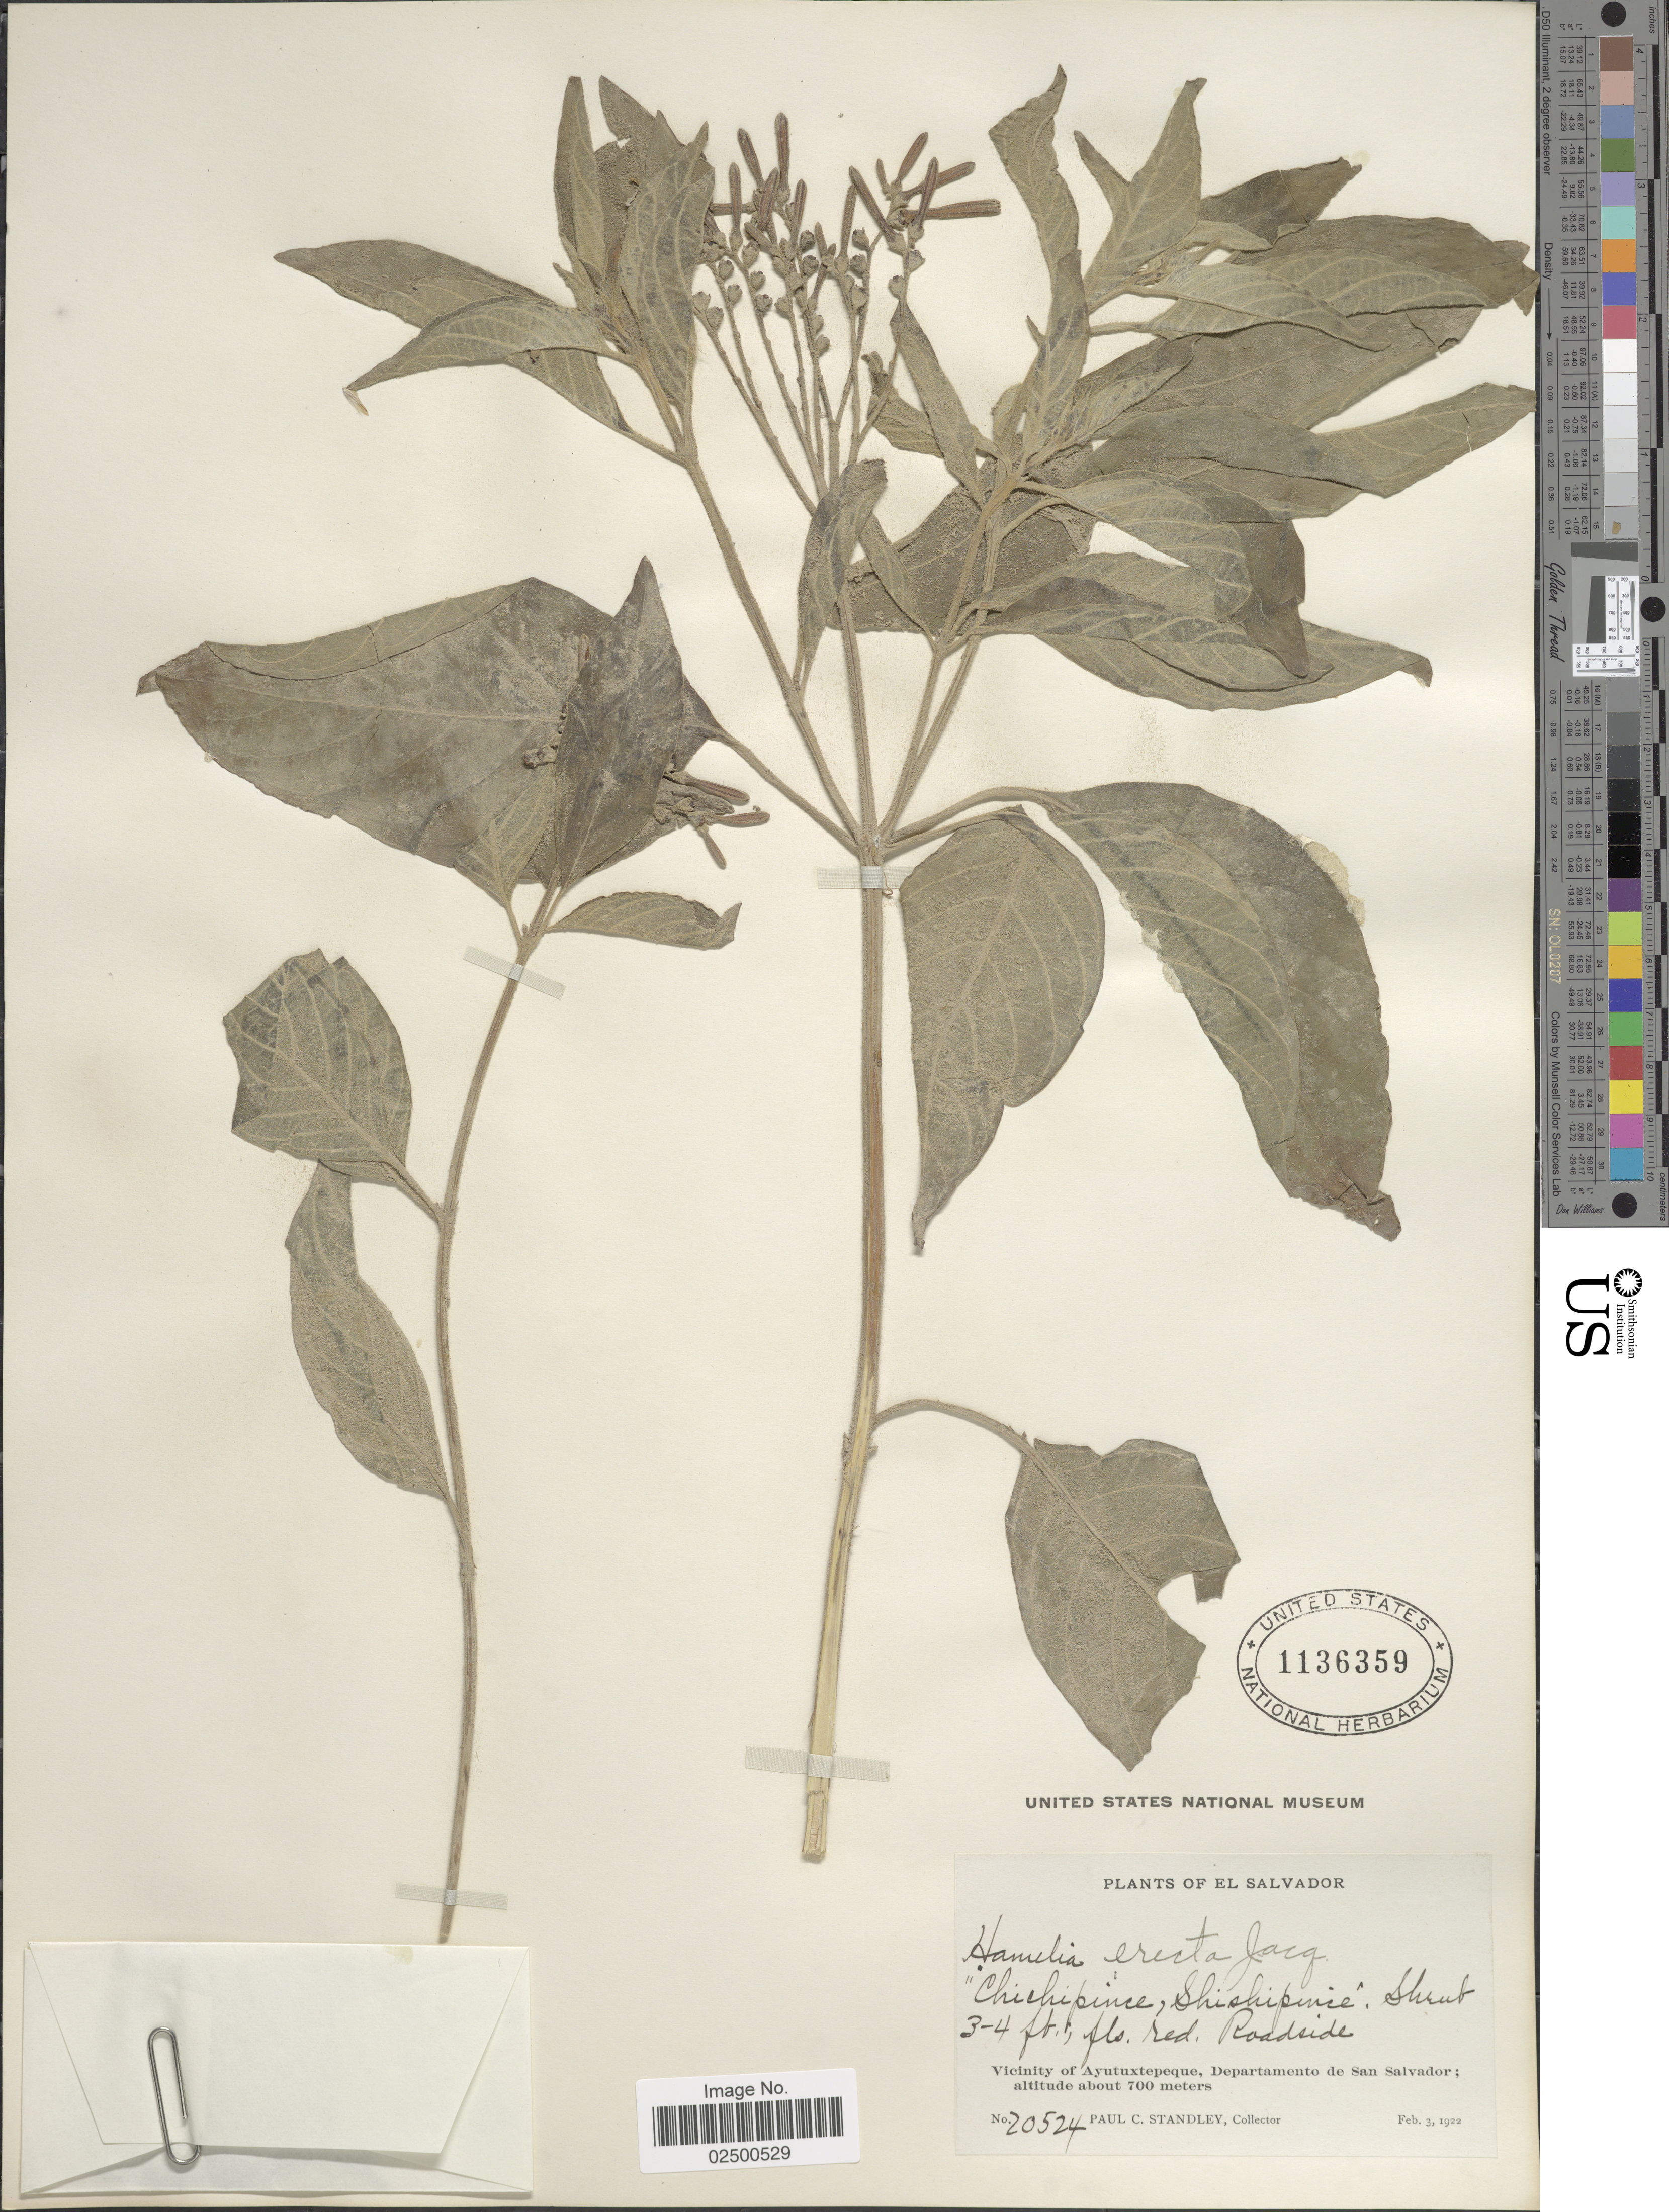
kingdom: Plantae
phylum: Tracheophyta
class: Magnoliopsida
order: Gentianales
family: Rubiaceae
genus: Hamelia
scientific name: Hamelia erecta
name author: Jacq.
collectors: P. C. Standley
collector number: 20524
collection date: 1922-02-03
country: El Salvador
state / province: San Salvador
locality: Vicinity of Ayutuxtepeque, Departamento de San Salvador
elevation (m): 700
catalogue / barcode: US 1136359